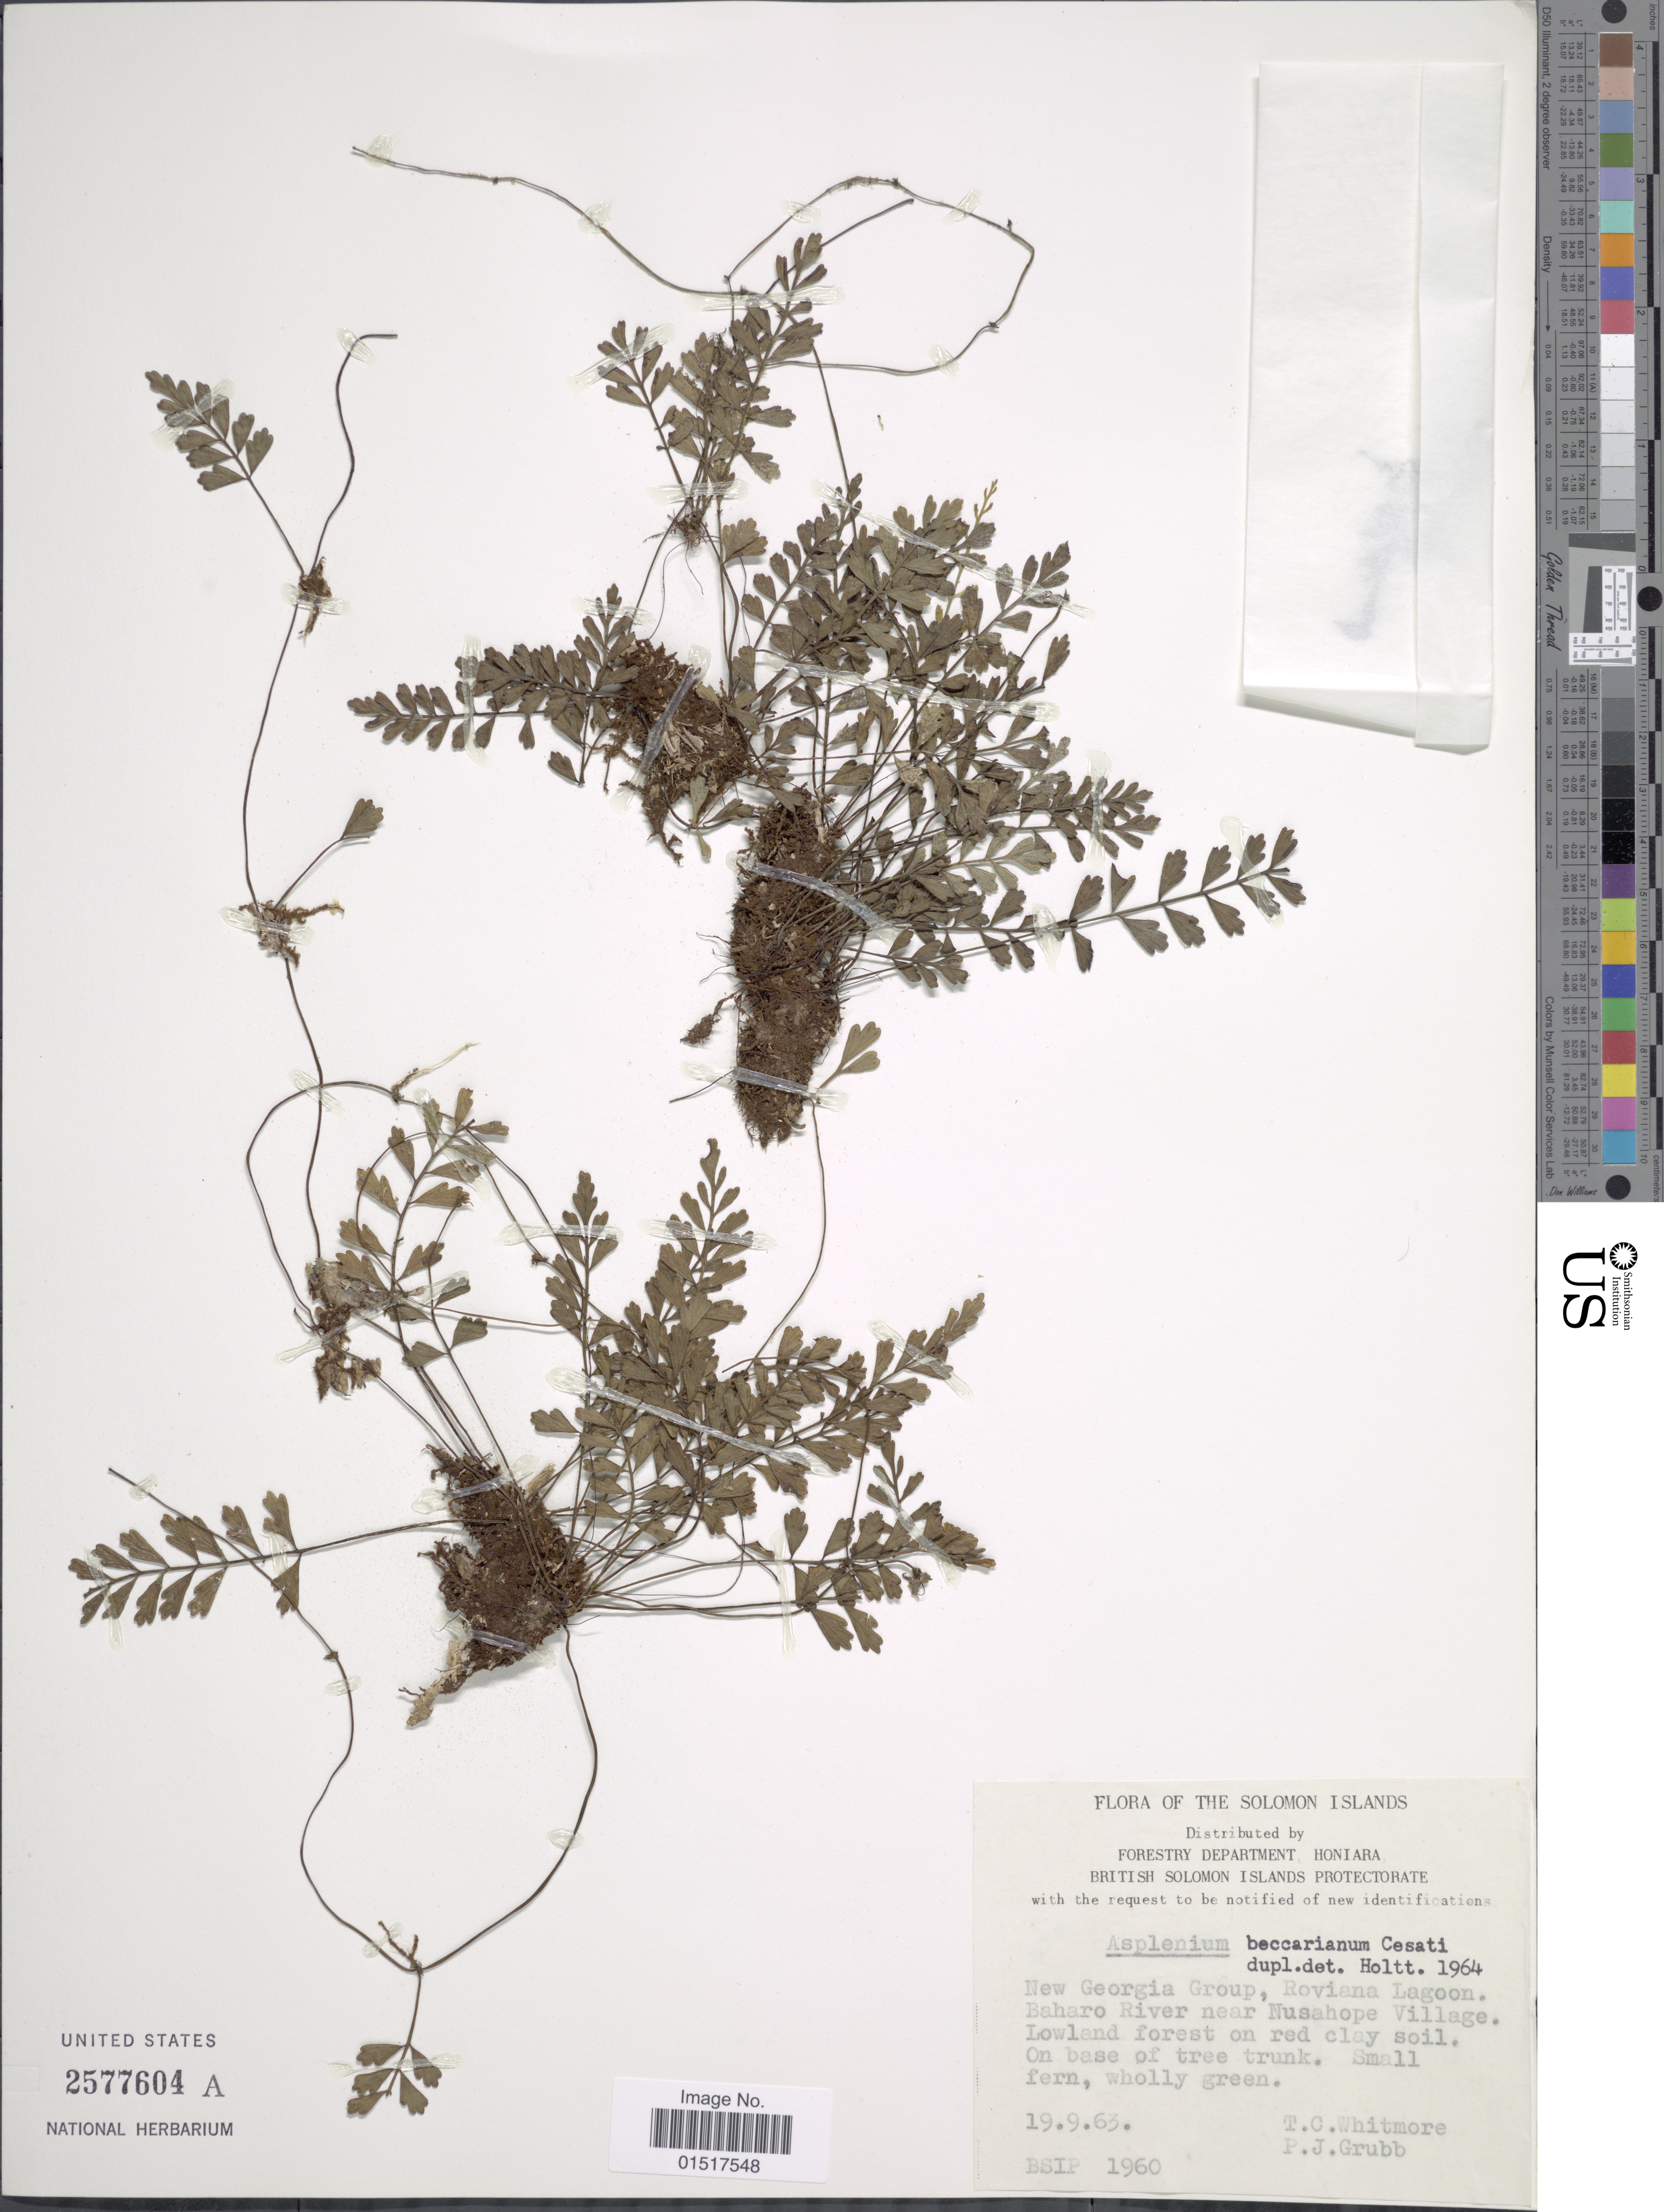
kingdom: Plantae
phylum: Tracheophyta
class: Polypodiopsida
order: Polypodiales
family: Aspleniaceae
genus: Asplenium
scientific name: Asplenium beccarianum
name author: Ces.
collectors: T. C. Whitmore & P. J. Grubb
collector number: BSIP 1960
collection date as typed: Transcribed d/m/y: 19/9/63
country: Solomon Islands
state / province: Solomon Islands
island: New Georgia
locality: New Georgia Group, Roviana Lagoon. Baharo River near Nusahope Village.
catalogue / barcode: US 2577604A